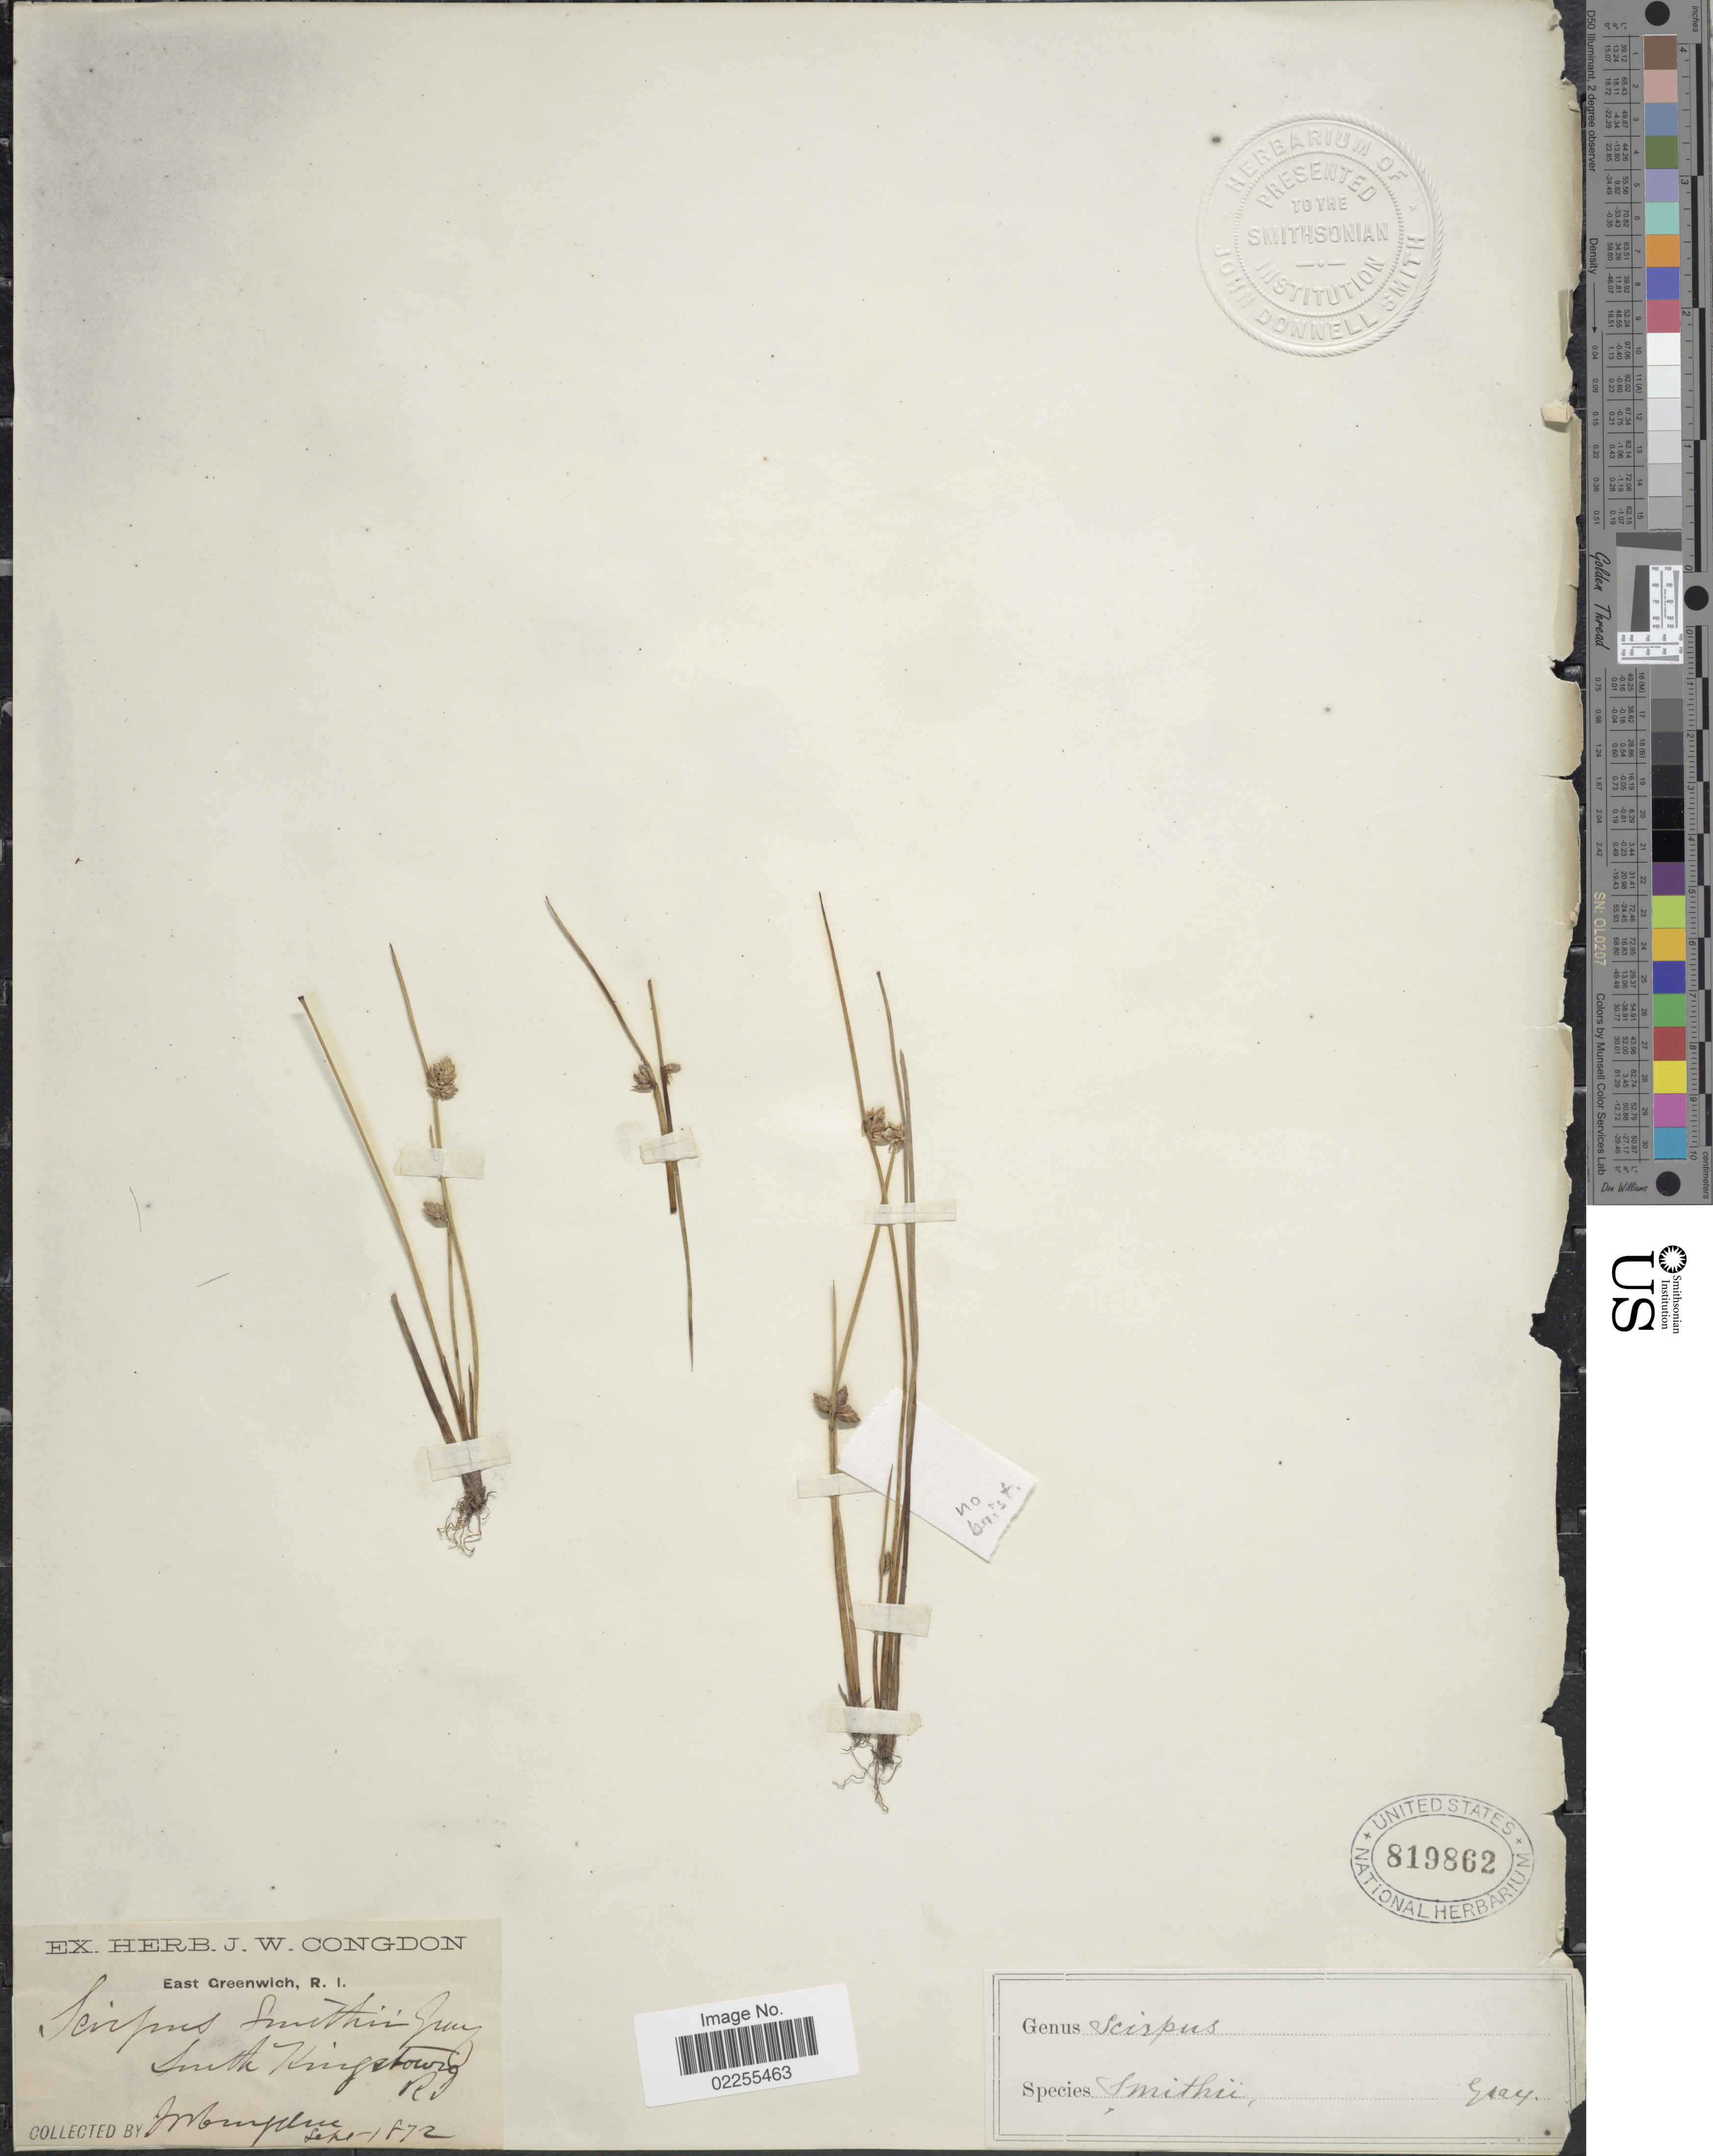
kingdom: Plantae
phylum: Tracheophyta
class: Liliopsida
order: Poales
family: Cyperaceae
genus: Schoenoplectus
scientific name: Schoenoplectus smithii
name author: (A. Gray) Soják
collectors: J. W. Congdon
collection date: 1872-09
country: United States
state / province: Rhode Island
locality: South Kingstown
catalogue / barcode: US 819862